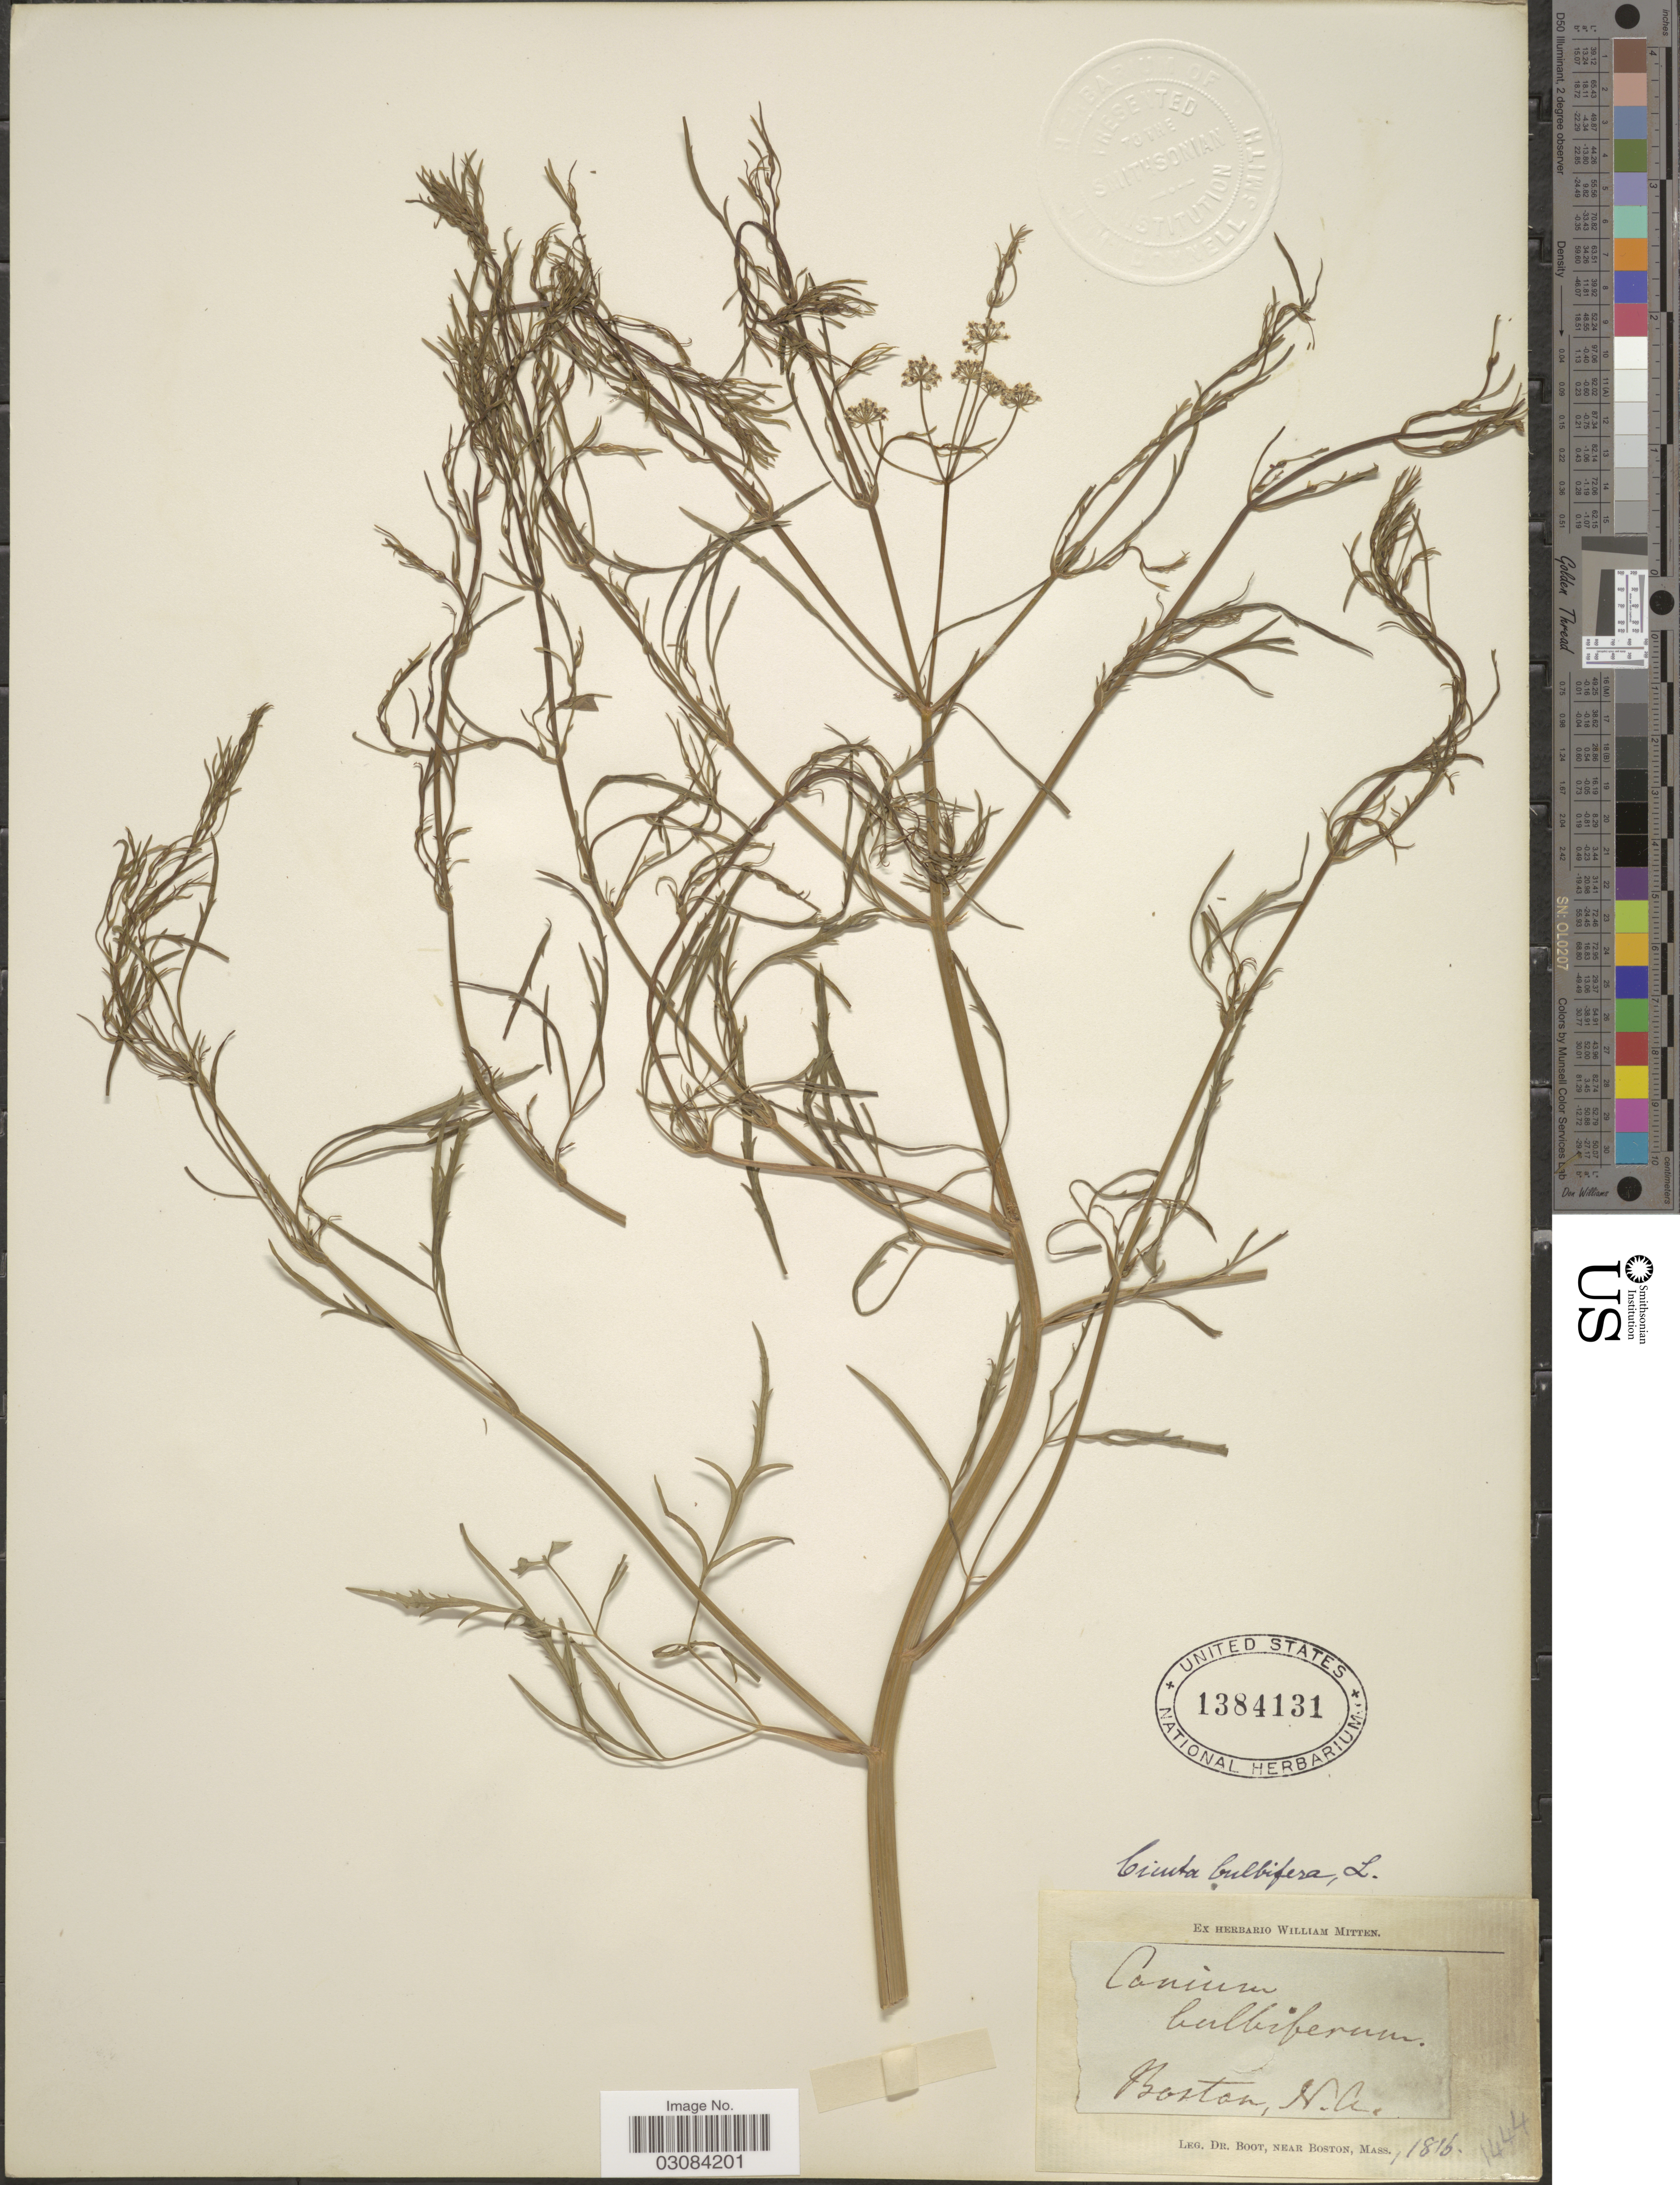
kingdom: Plantae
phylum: Tracheophyta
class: Magnoliopsida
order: Apiales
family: Apiaceae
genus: Cicuta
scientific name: Cicuta bulbifera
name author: L.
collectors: -. Boot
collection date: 1816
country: United States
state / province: North Carolina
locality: Boston.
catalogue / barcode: US 1384131